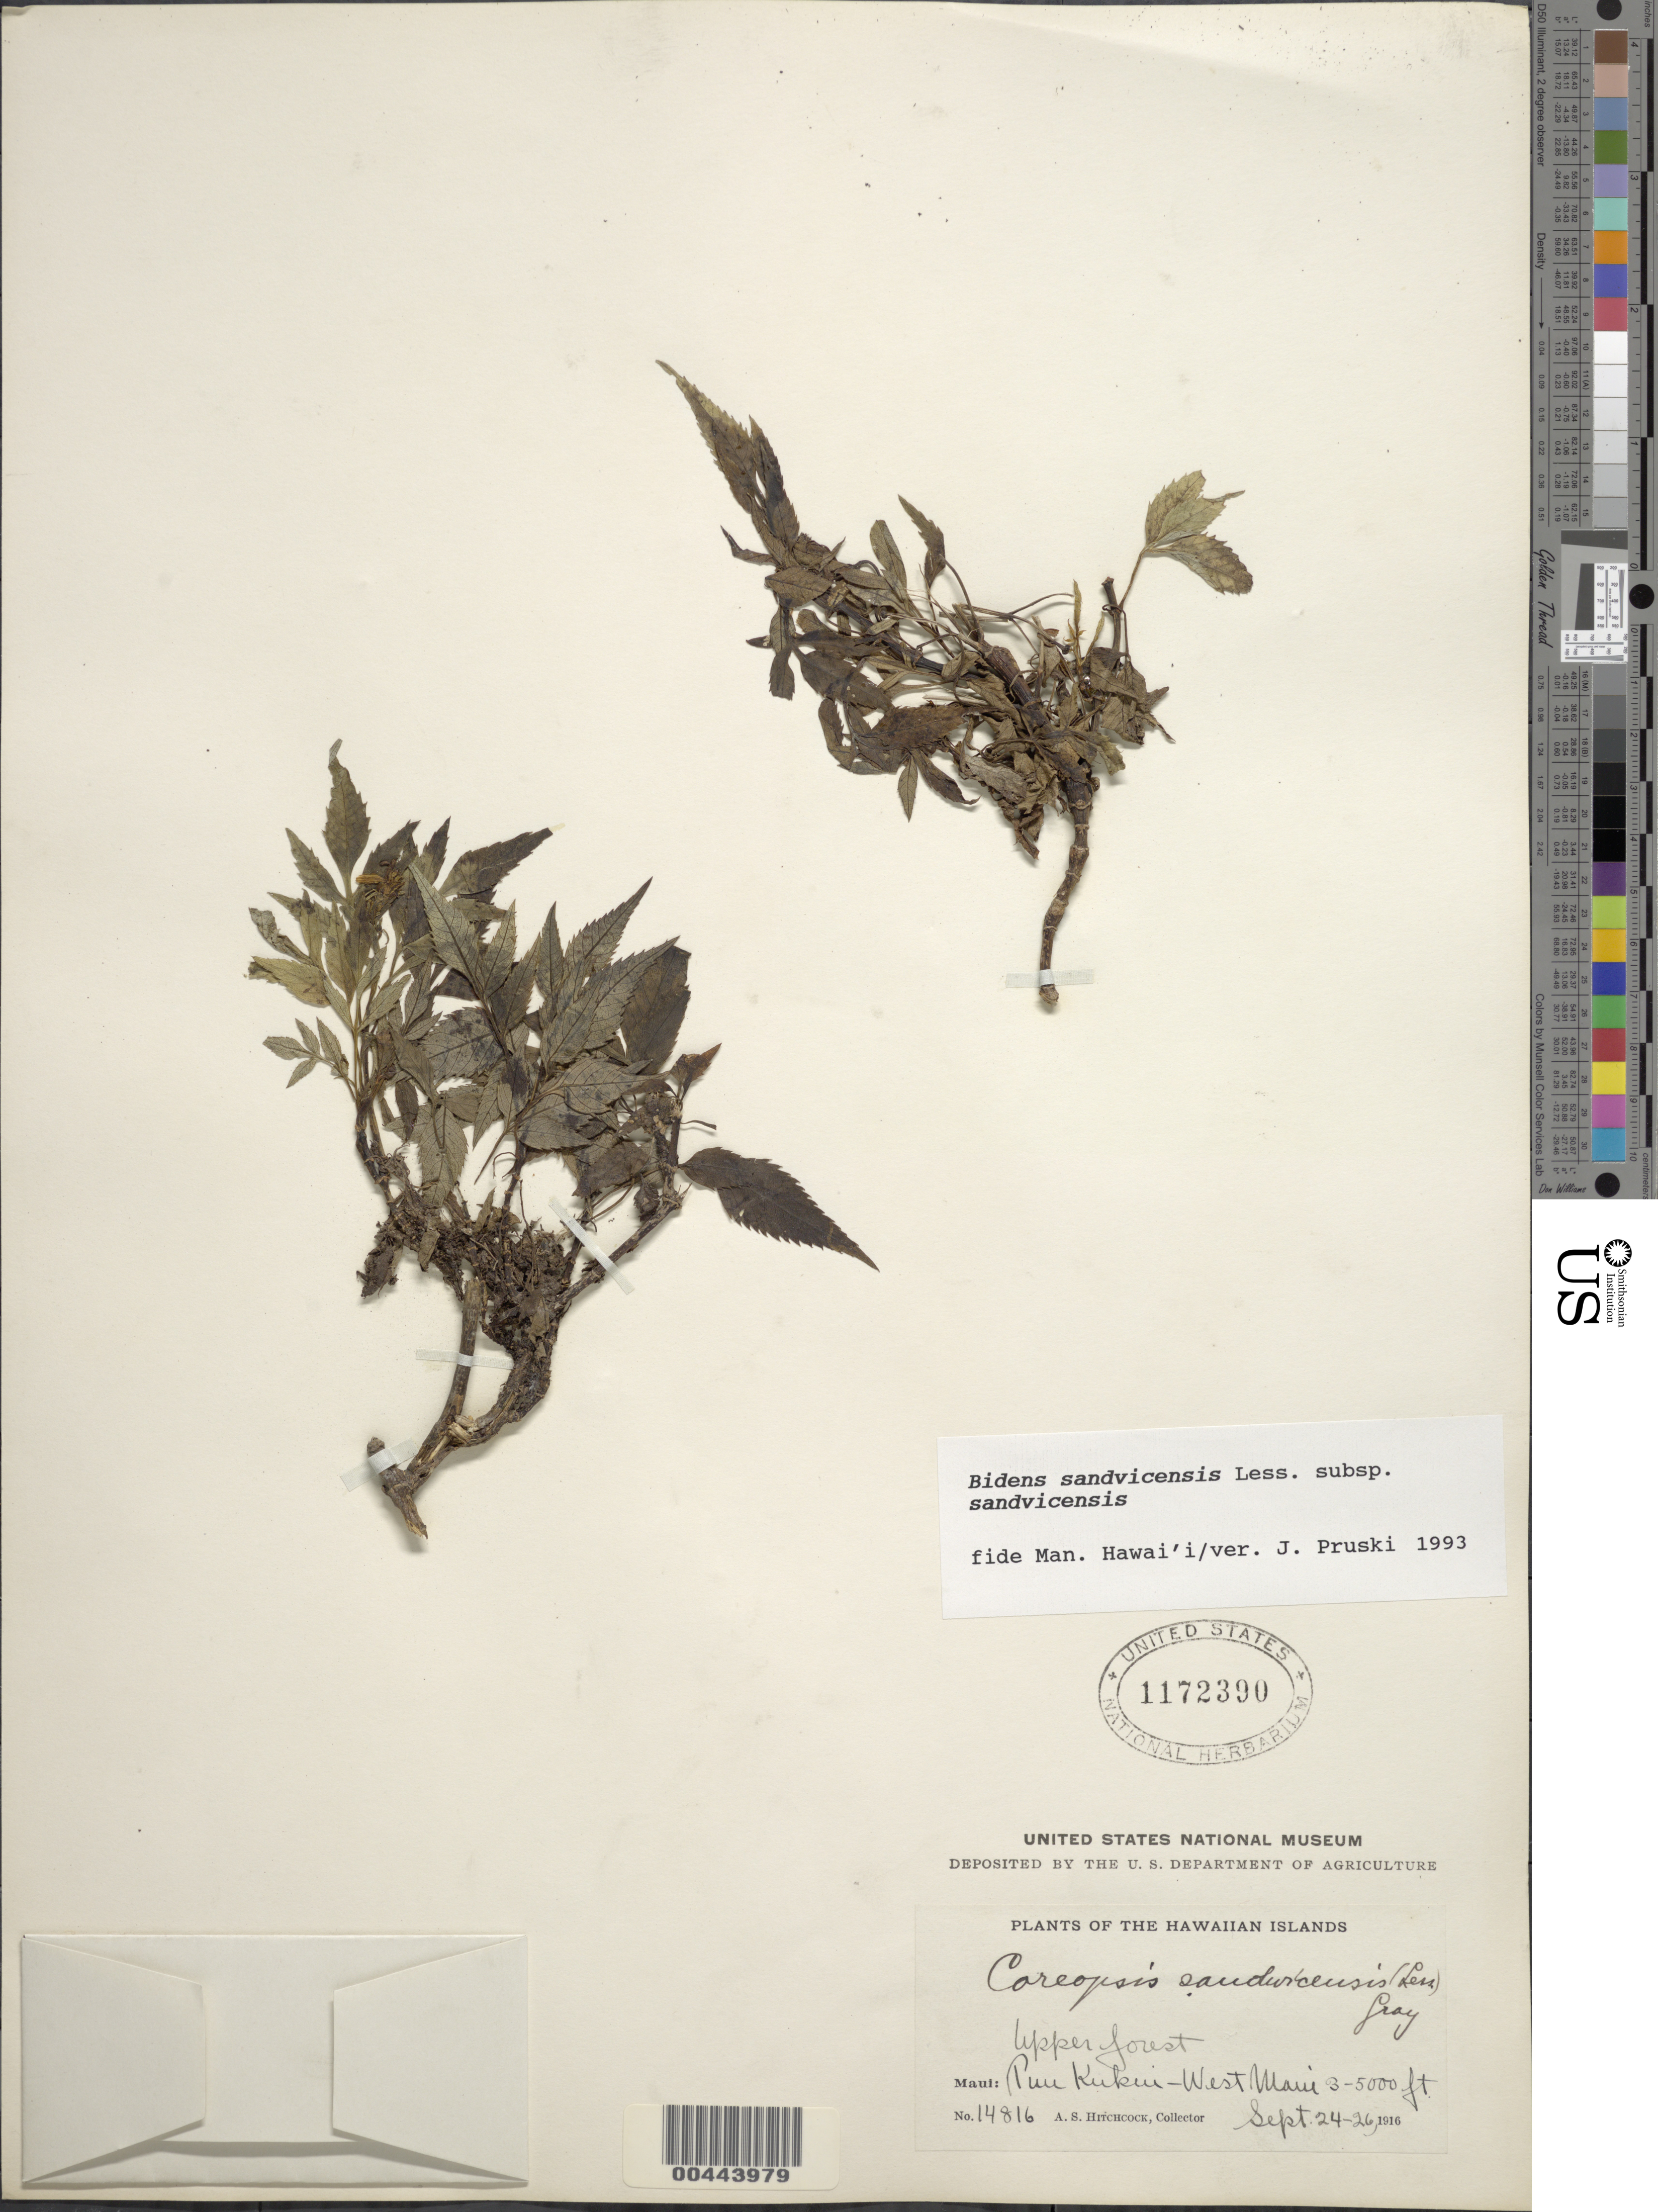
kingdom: Plantae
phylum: Tracheophyta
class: Magnoliopsida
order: Asterales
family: Asteraceae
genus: Bidens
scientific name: Bidens conjuncta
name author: Sherff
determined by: Wagner, W. L., (BOT), Smithsonian Institution - National Museum of Natural History (UNITED STATES)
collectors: A. S. Hitchcock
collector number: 14816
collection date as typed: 24 Sep 1916 to 26 Sep 1916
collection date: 1916-09-24/1916-09-26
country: United States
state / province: Hawaii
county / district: Maui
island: Maui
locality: Puu Kukui, W Maui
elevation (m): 914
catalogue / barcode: US 1172390